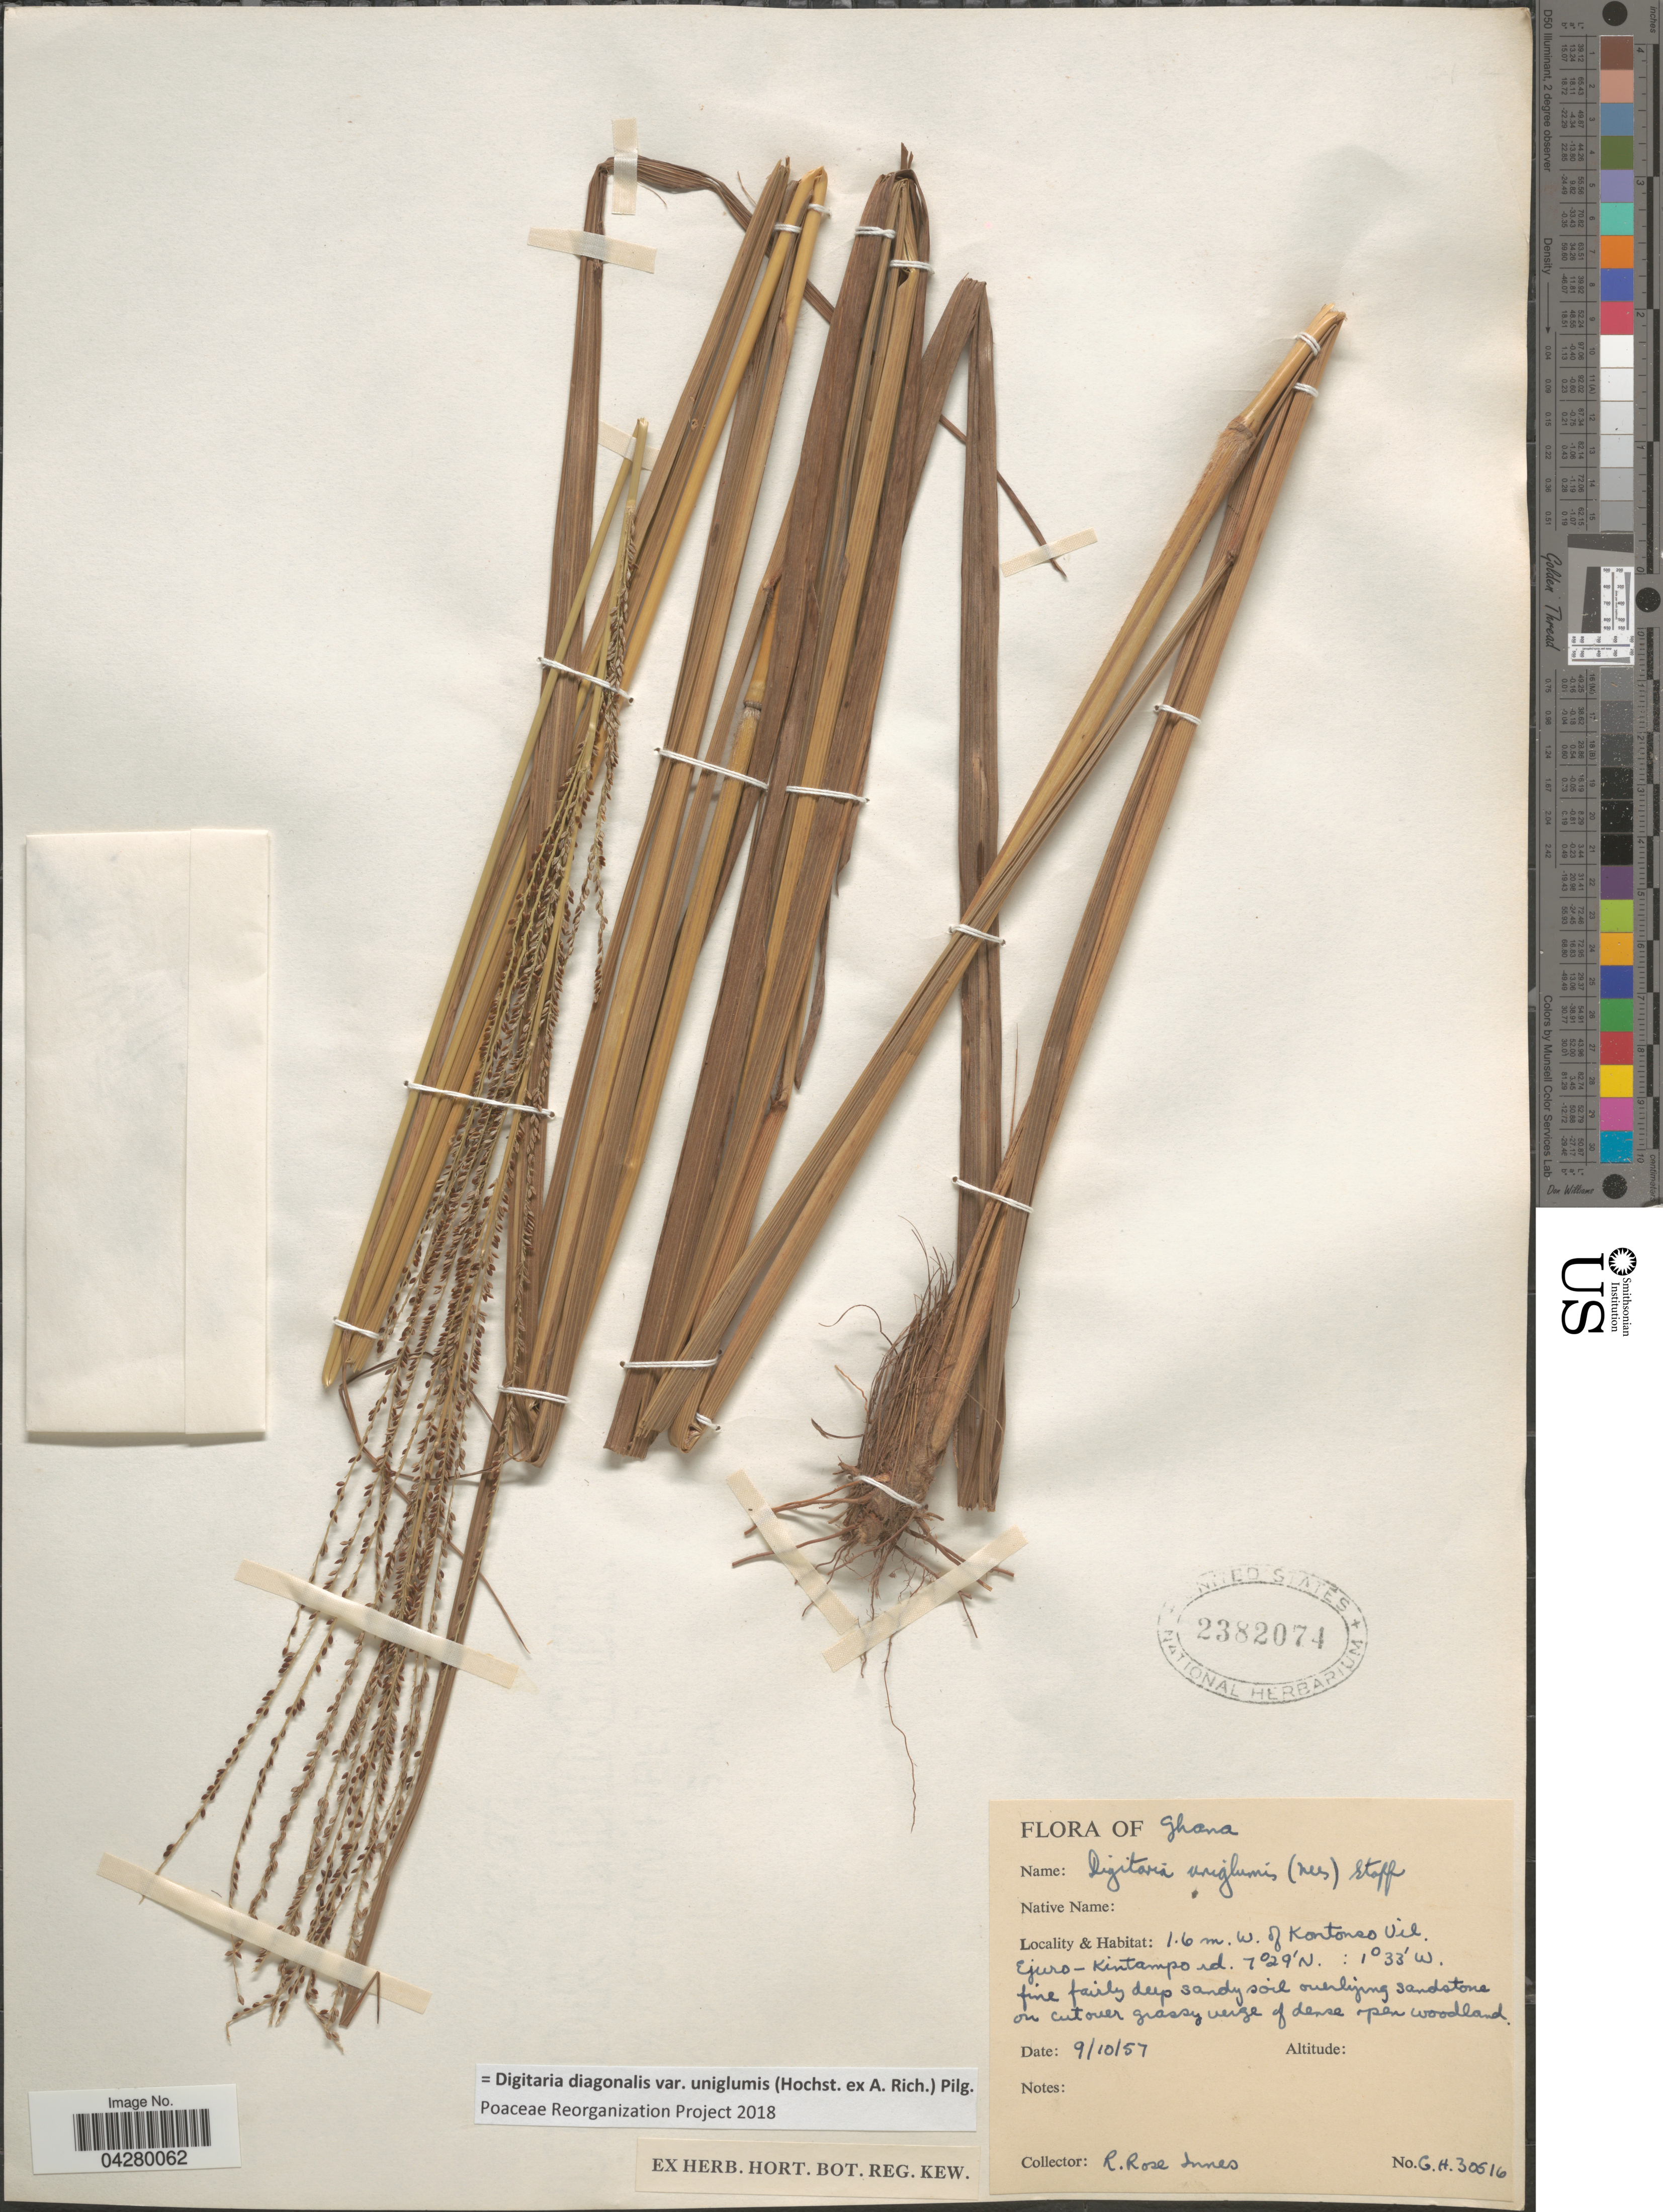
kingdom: Plantae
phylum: Tracheophyta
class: Liliopsida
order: Poales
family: Poaceae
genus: Digitaria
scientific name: Digitaria diagonalis var. uniglumis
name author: (Hochst. ex A. Rich.) Pilg.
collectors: R. Rose Dunes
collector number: G.H.30516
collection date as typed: Transcribed d/m/y: 9/10/57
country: Ghana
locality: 1.6 m. W. of Kontonso Vil. Ejuro - Kintampo rd.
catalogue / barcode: US 2382074